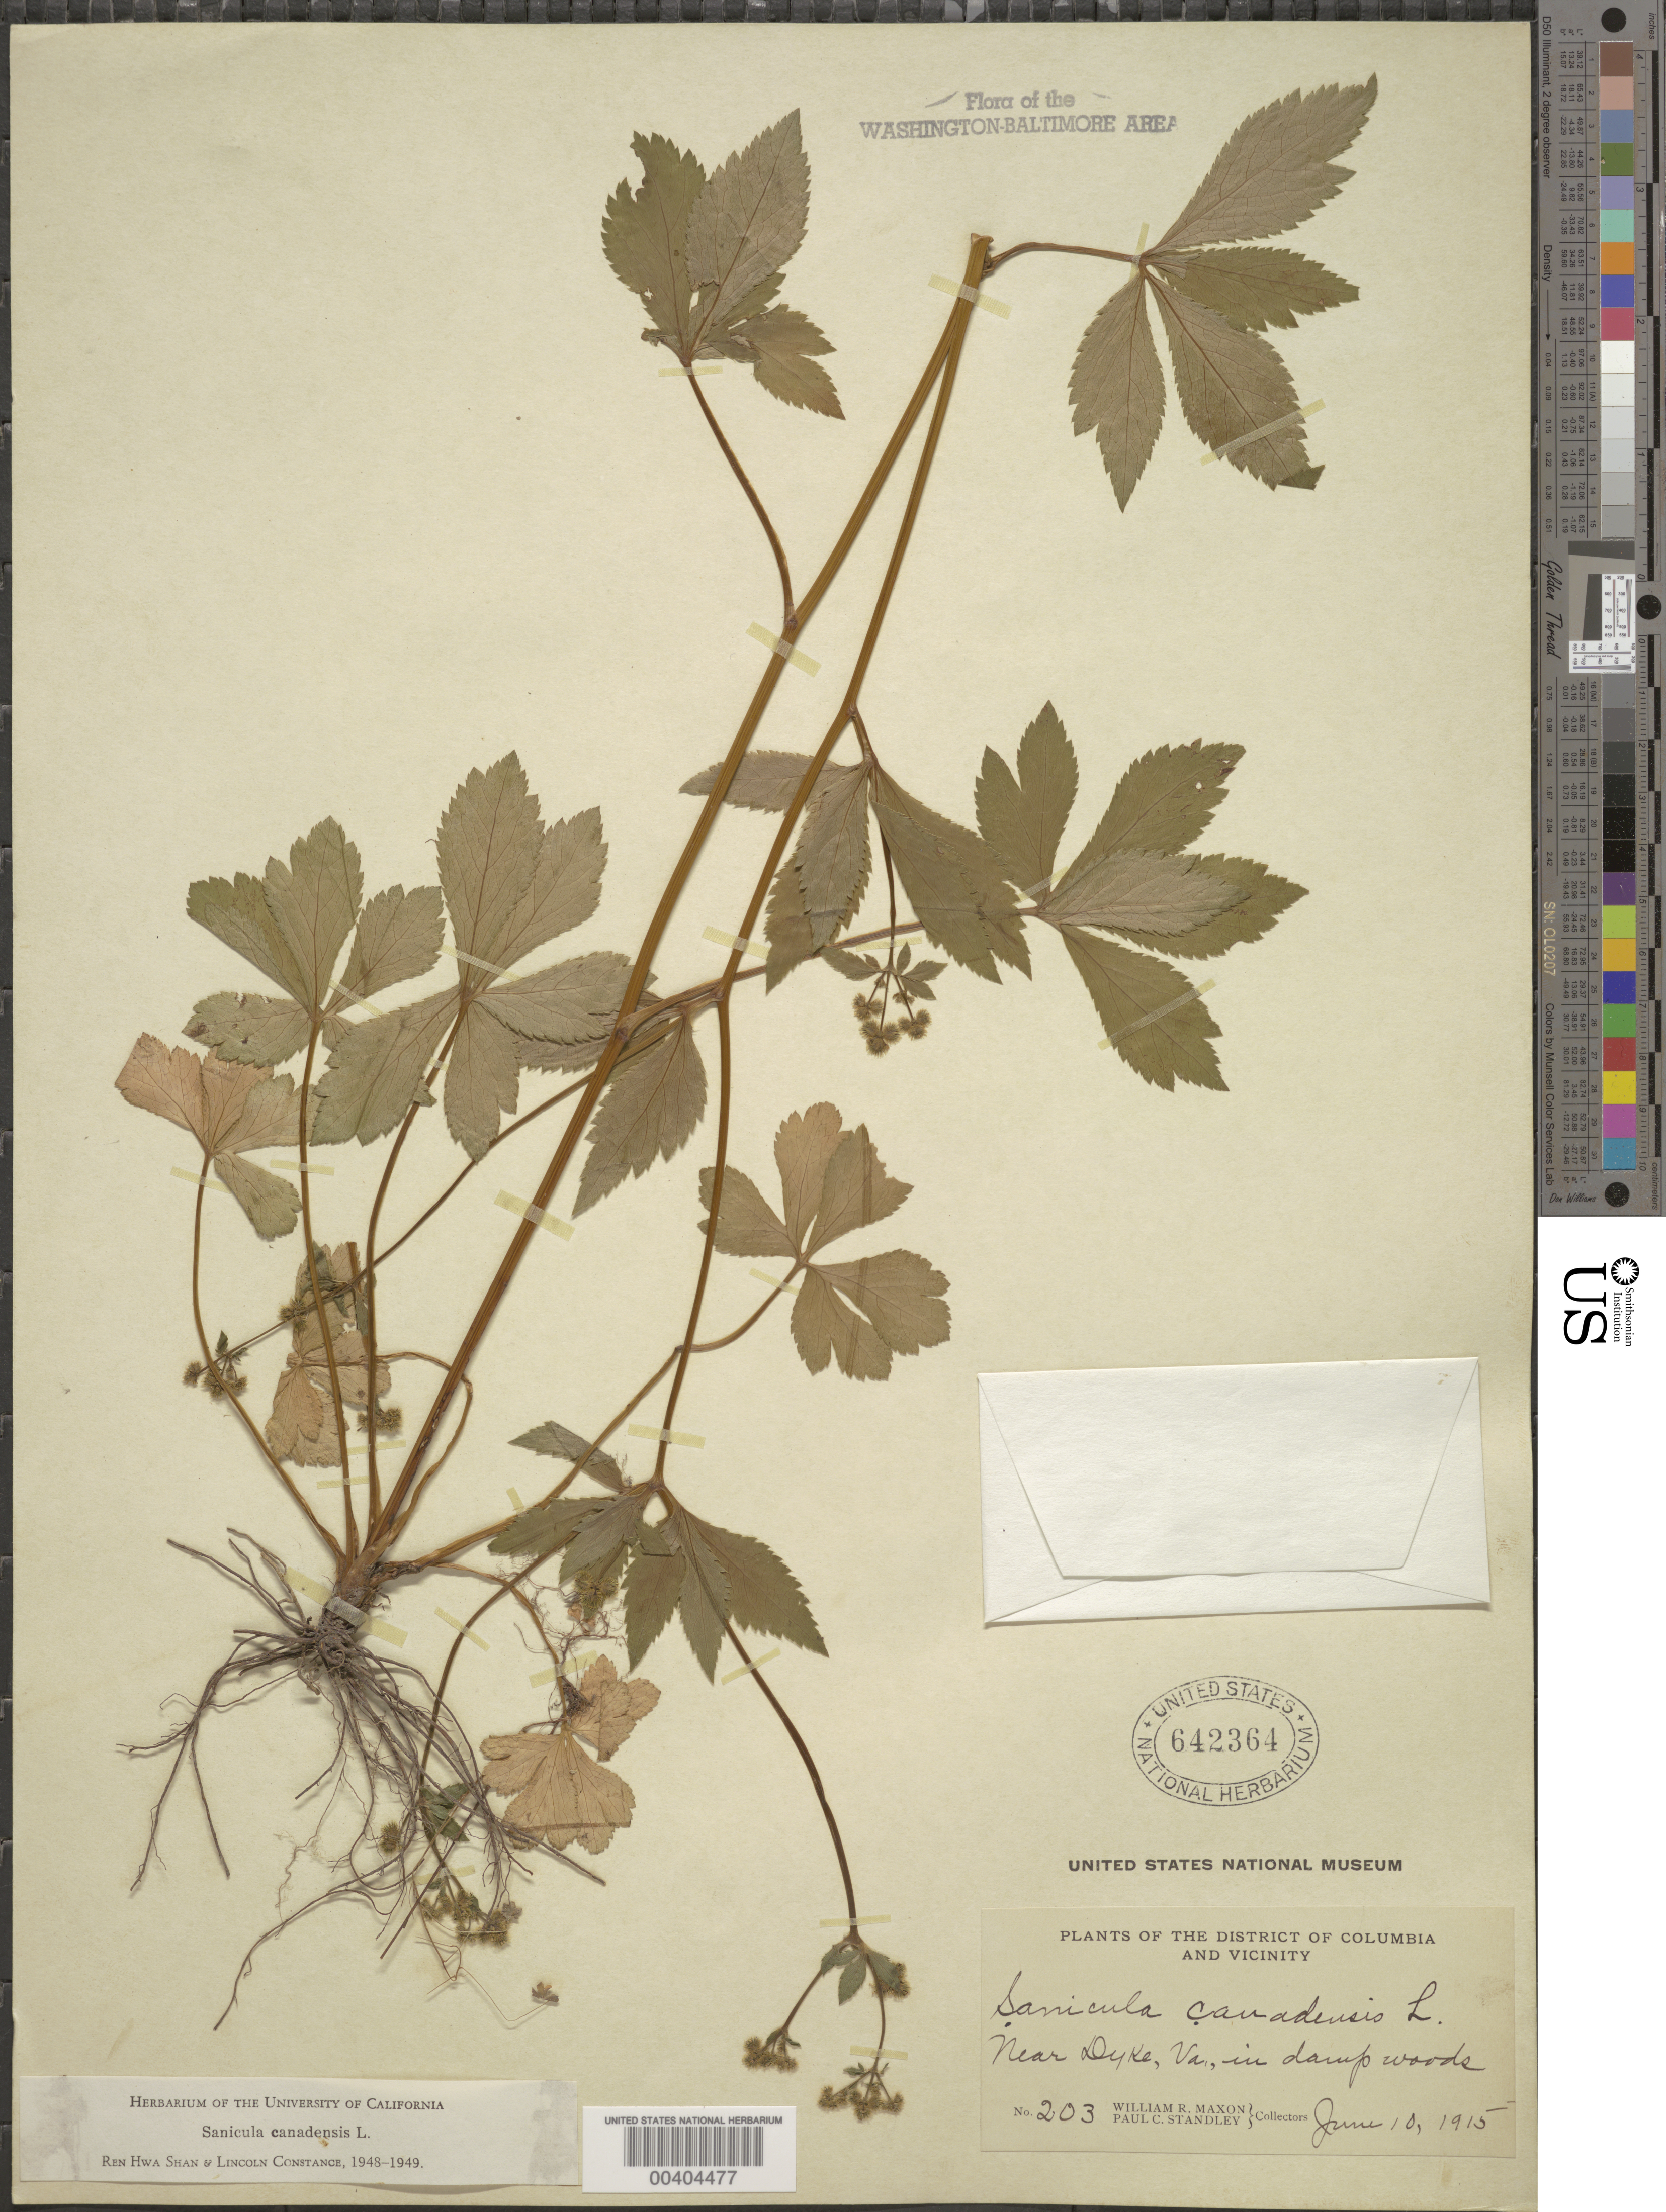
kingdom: Plantae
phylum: Tracheophyta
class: Magnoliopsida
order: Apiales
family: Apiaceae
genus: Sanicula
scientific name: Sanicula canadensis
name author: L.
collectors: W. R. Maxon & P. C. Standley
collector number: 203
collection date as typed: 10 Jun 1915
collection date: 1915-06-10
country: United States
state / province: Virginia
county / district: Fairfax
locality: Near Dyke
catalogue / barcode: US 642364